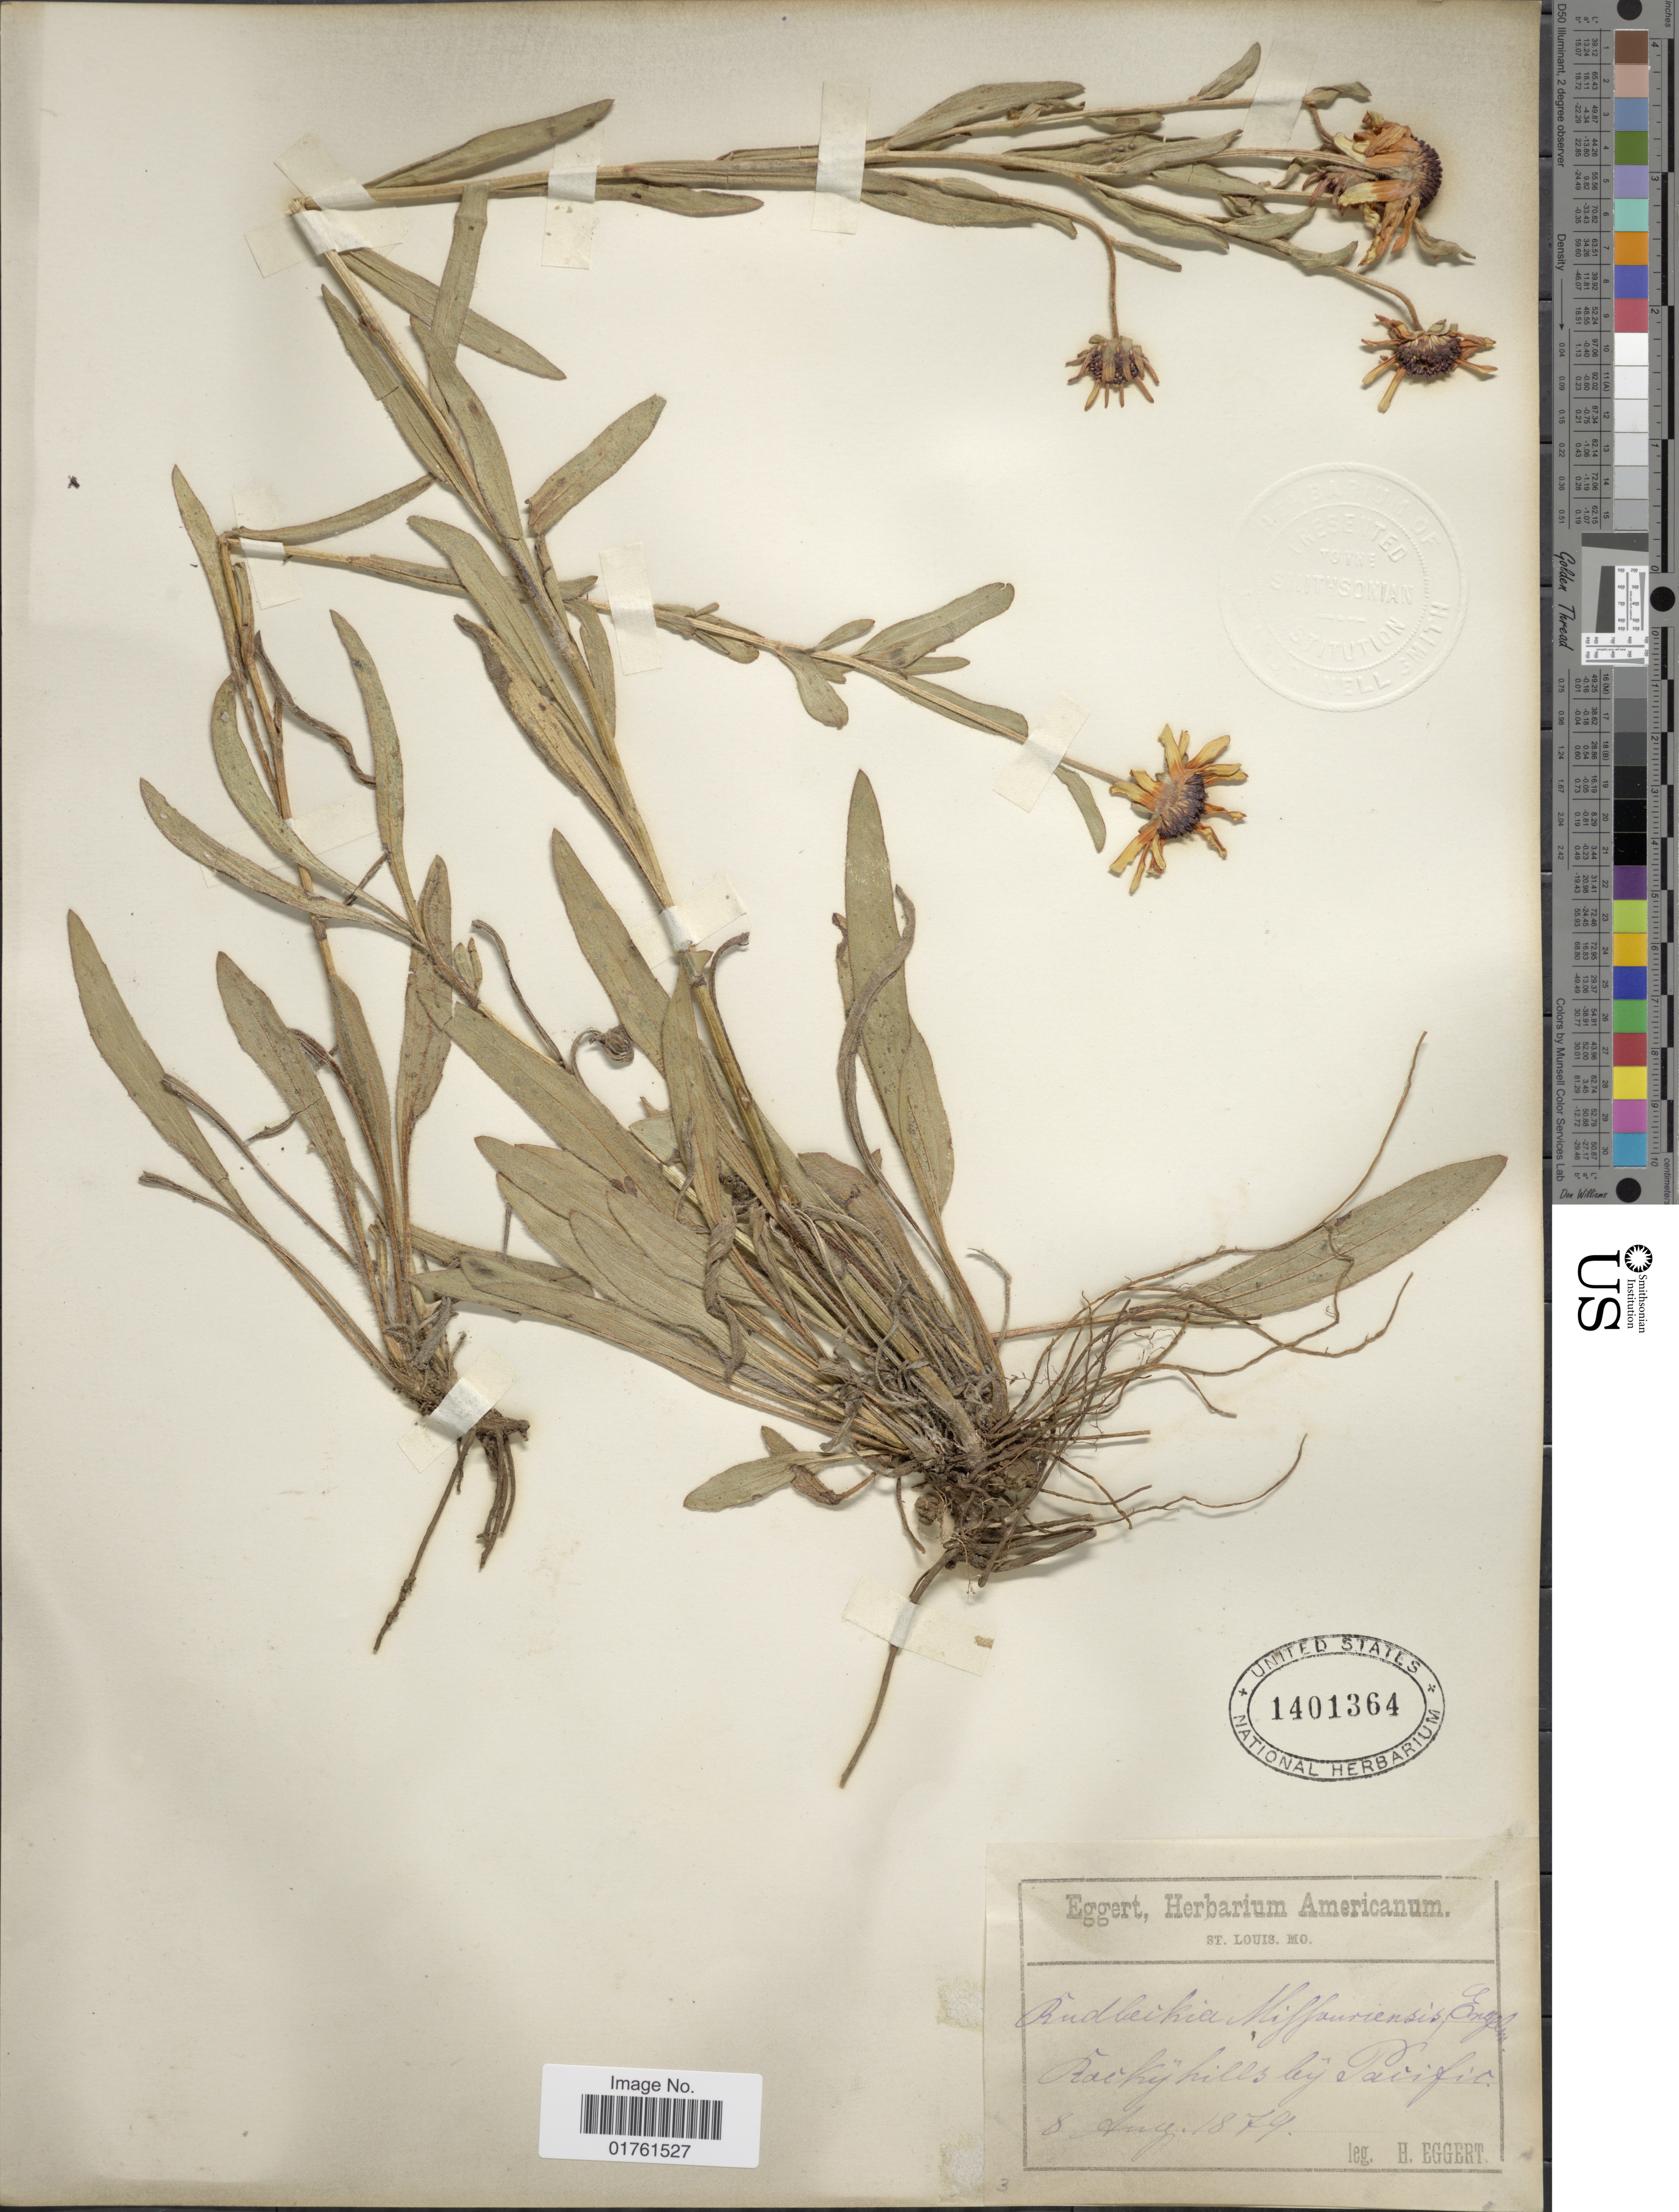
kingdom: Plantae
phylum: Tracheophyta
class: Magnoliopsida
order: Asterales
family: Asteraceae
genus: Rudbeckia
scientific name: Rudbeckia missouriensis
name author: Engelm. ex C.L. Boynton & Beadle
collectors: H. Eggert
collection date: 1879-08-08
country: United States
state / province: Missouri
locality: Rokcy hills by Pacific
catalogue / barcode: US 1401364